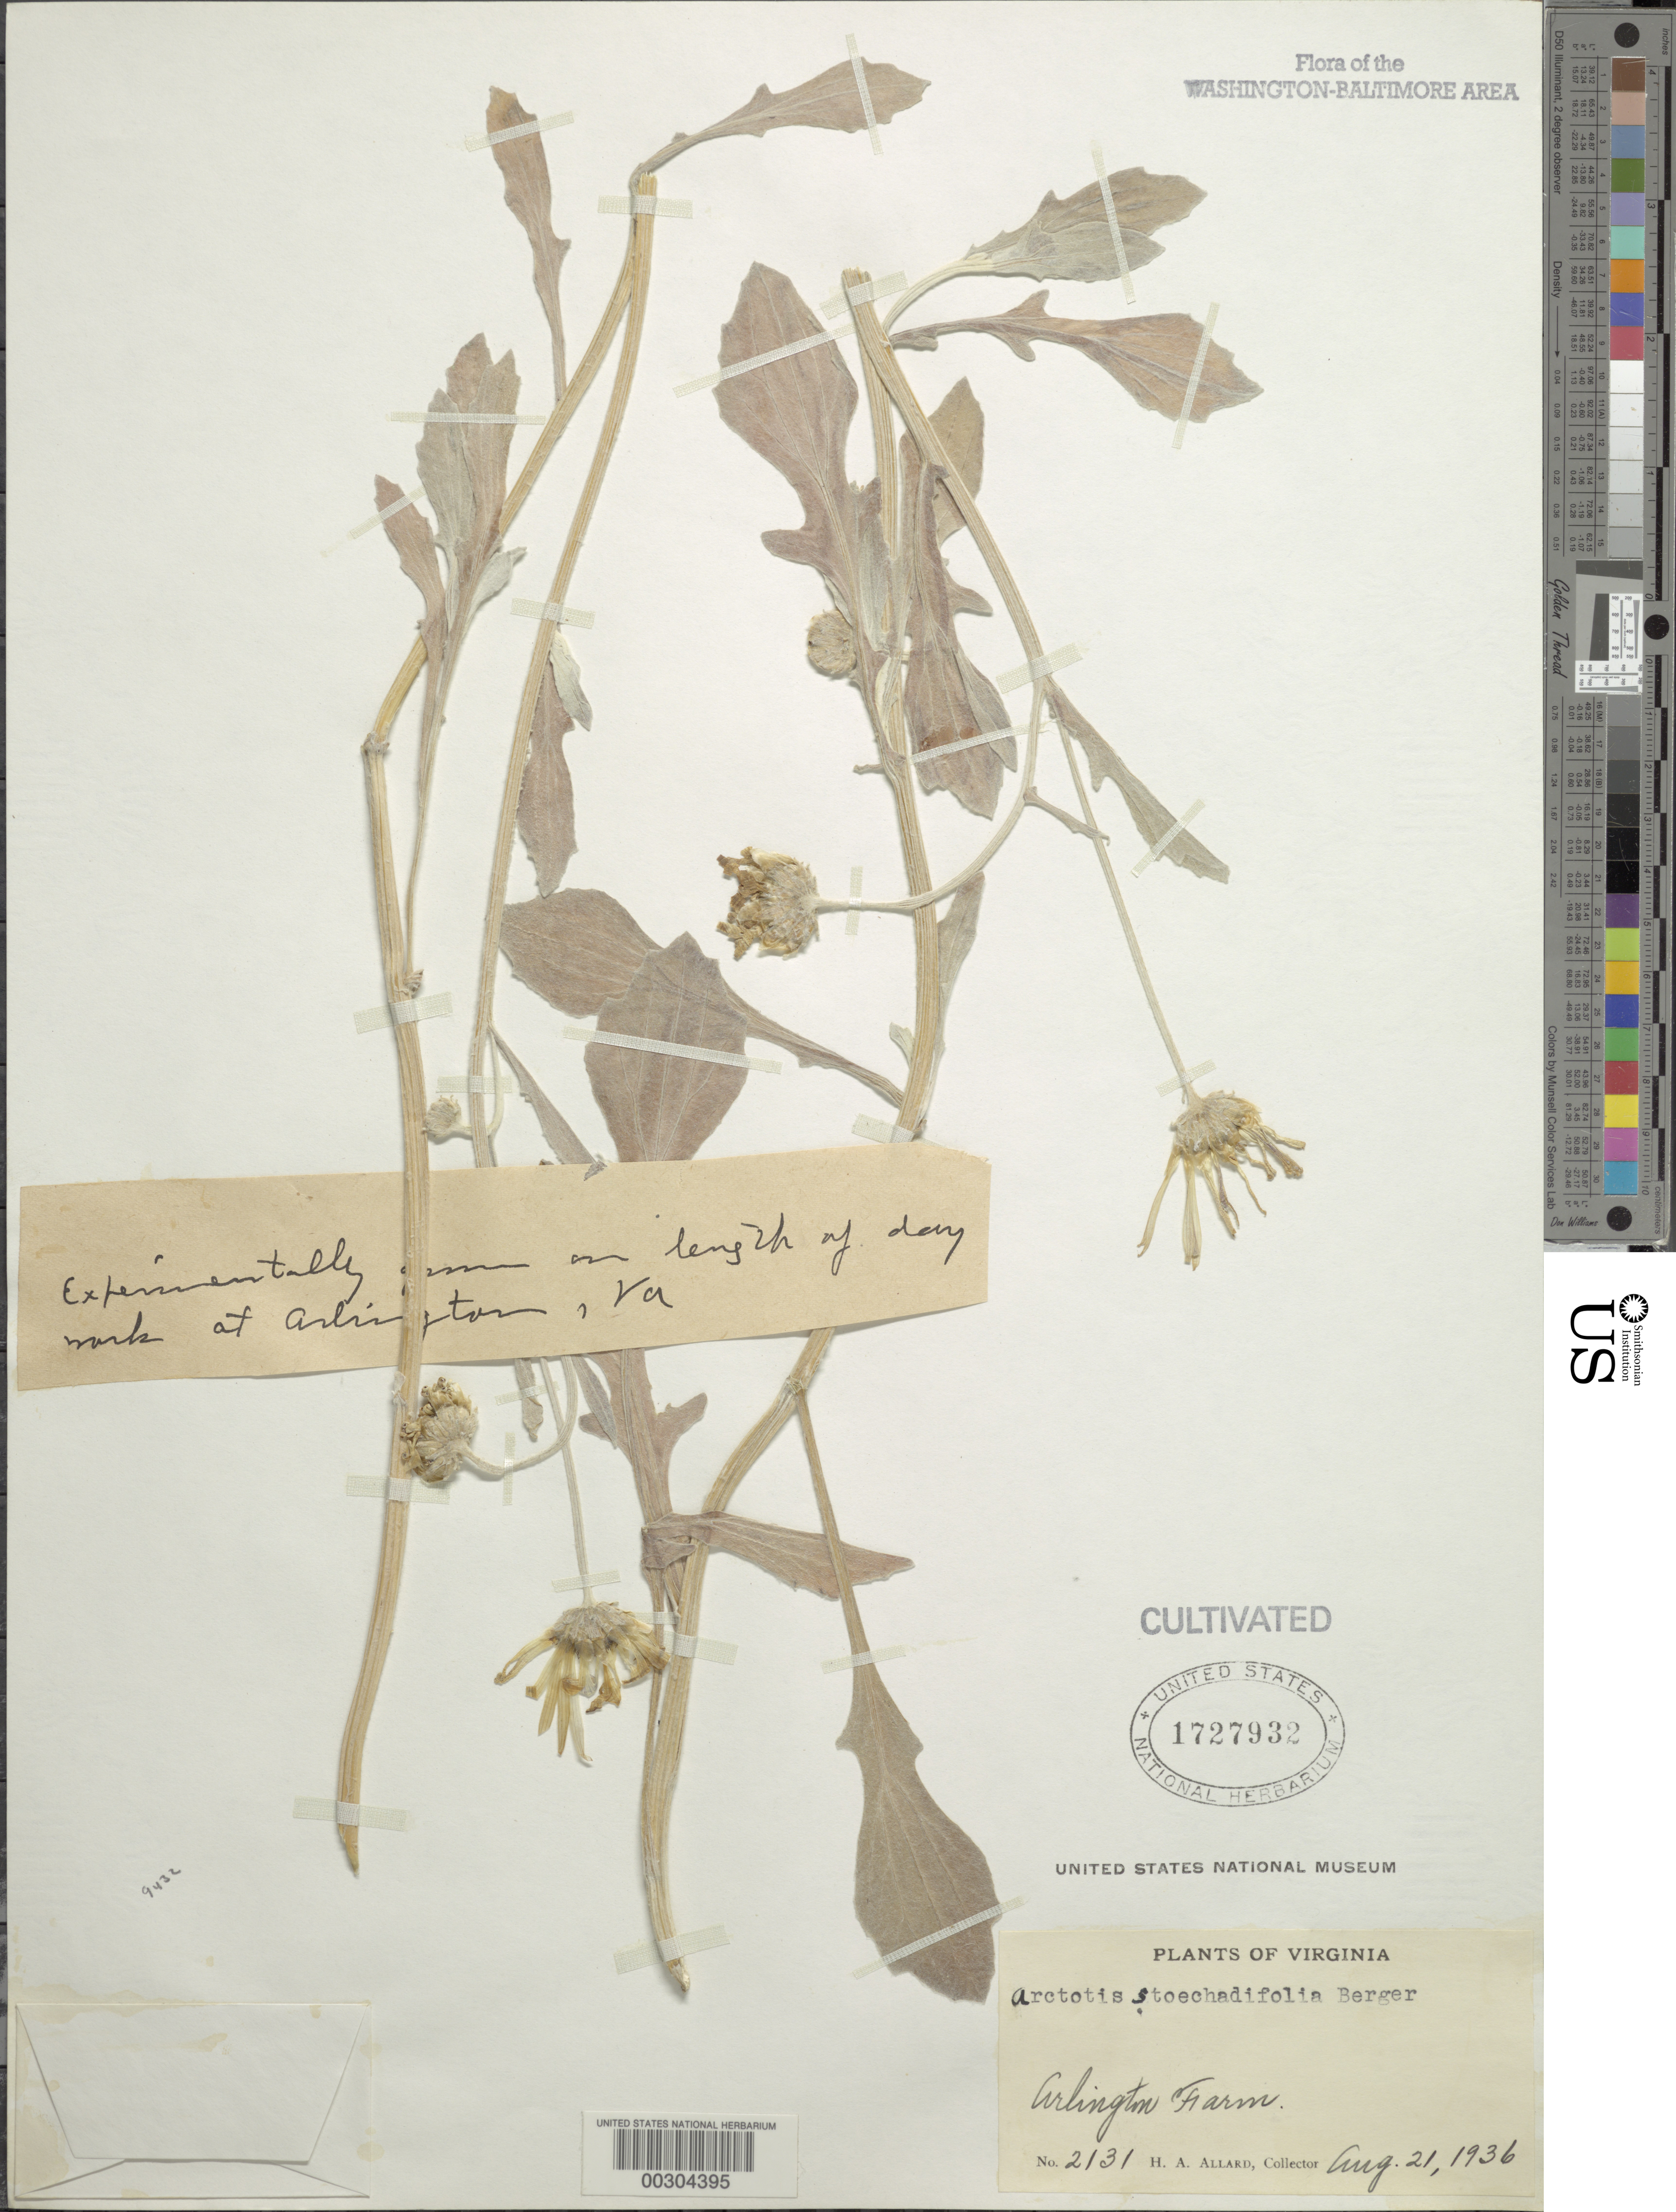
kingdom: Plantae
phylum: Tracheophyta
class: Magnoliopsida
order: Asterales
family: Asteraceae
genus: Arctotis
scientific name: Arctotis stoechadifolia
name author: P.J. Bergius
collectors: H. A. Allard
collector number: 2131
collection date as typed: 21 Aug 1936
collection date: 1936-08-21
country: United States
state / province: Virginia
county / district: Arlington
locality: Arlington Farm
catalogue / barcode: US 1727932